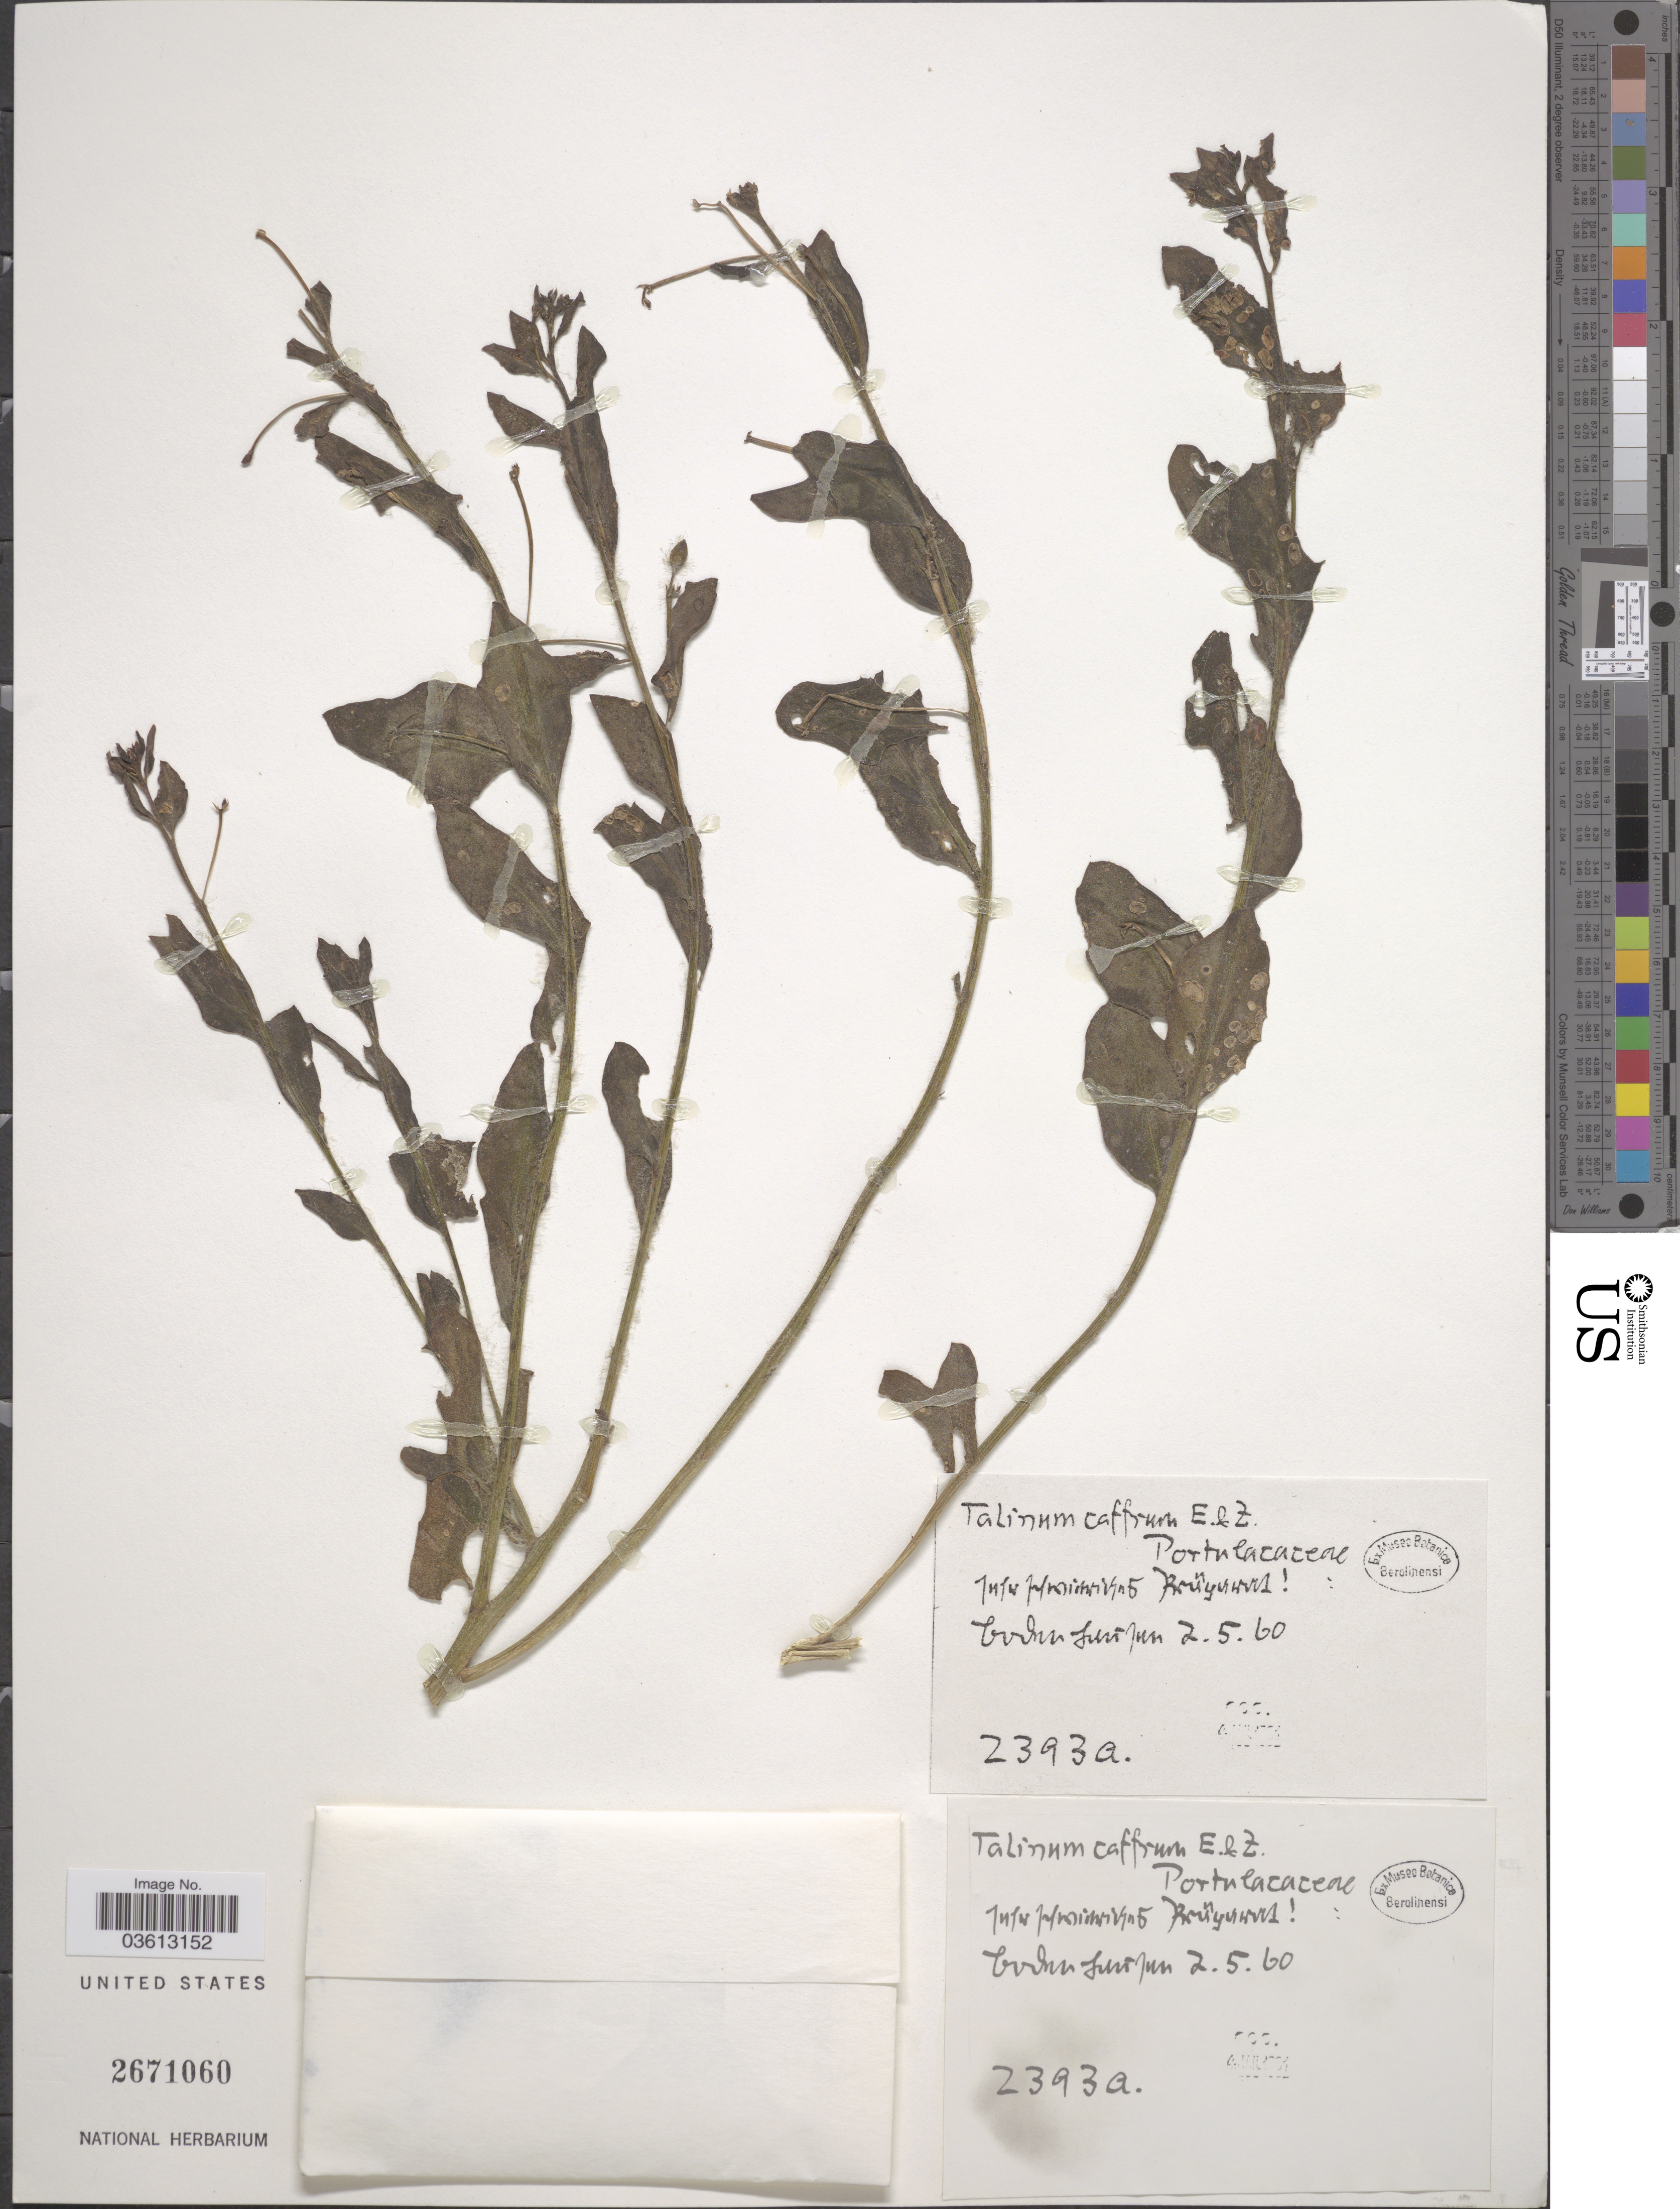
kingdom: Plantae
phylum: Tracheophyta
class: Magnoliopsida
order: Caryophyllales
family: Talinaceae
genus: Talinum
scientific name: Talinum caffrum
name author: (Thunb.) Eckl. & Zeyh.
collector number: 2393a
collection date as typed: Transcribed d/m/y: 2/5/60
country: South Africa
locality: Badensfontein.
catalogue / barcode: US 2671060